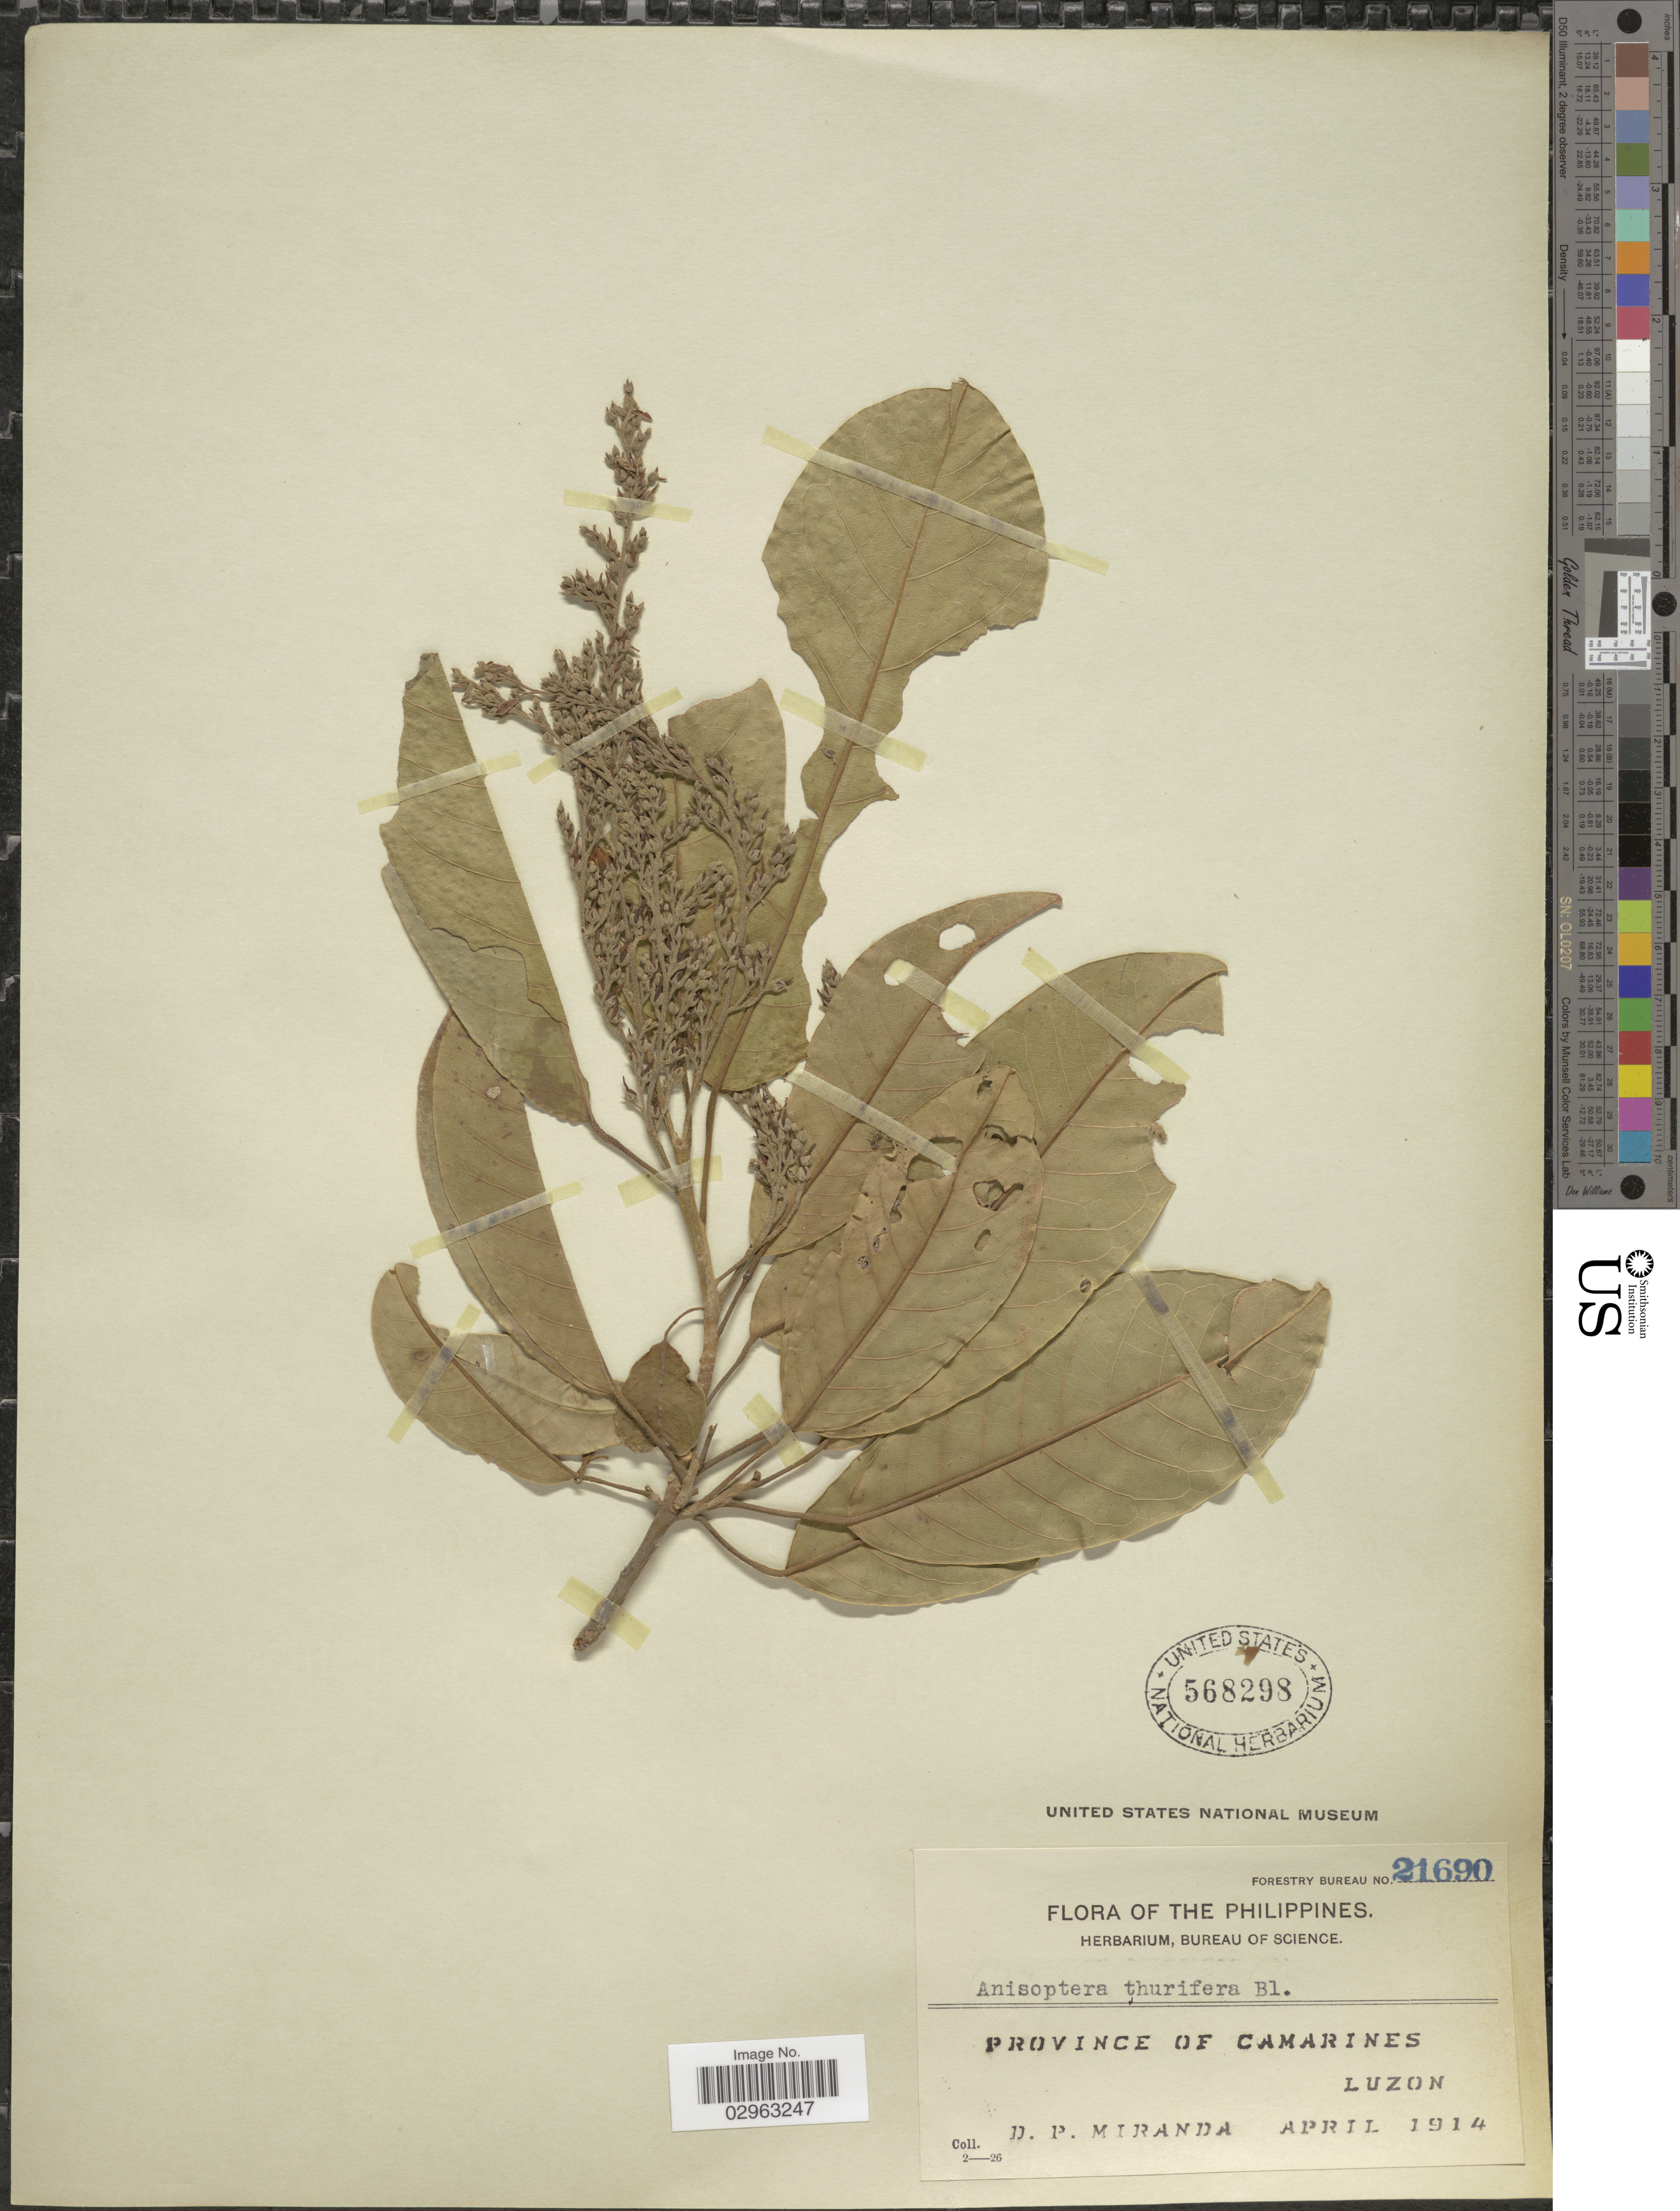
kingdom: Plantae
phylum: Tracheophyta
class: Magnoliopsida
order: Malvales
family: Dipterocarpaceae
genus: Anisoptera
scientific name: Anisoptera thurifera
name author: (Blanco) Blume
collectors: D. P. Miranda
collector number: Forestry Bureau 21690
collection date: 1914-04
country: Philippines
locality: Province of Camarines, Luzon.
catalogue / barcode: US 568298